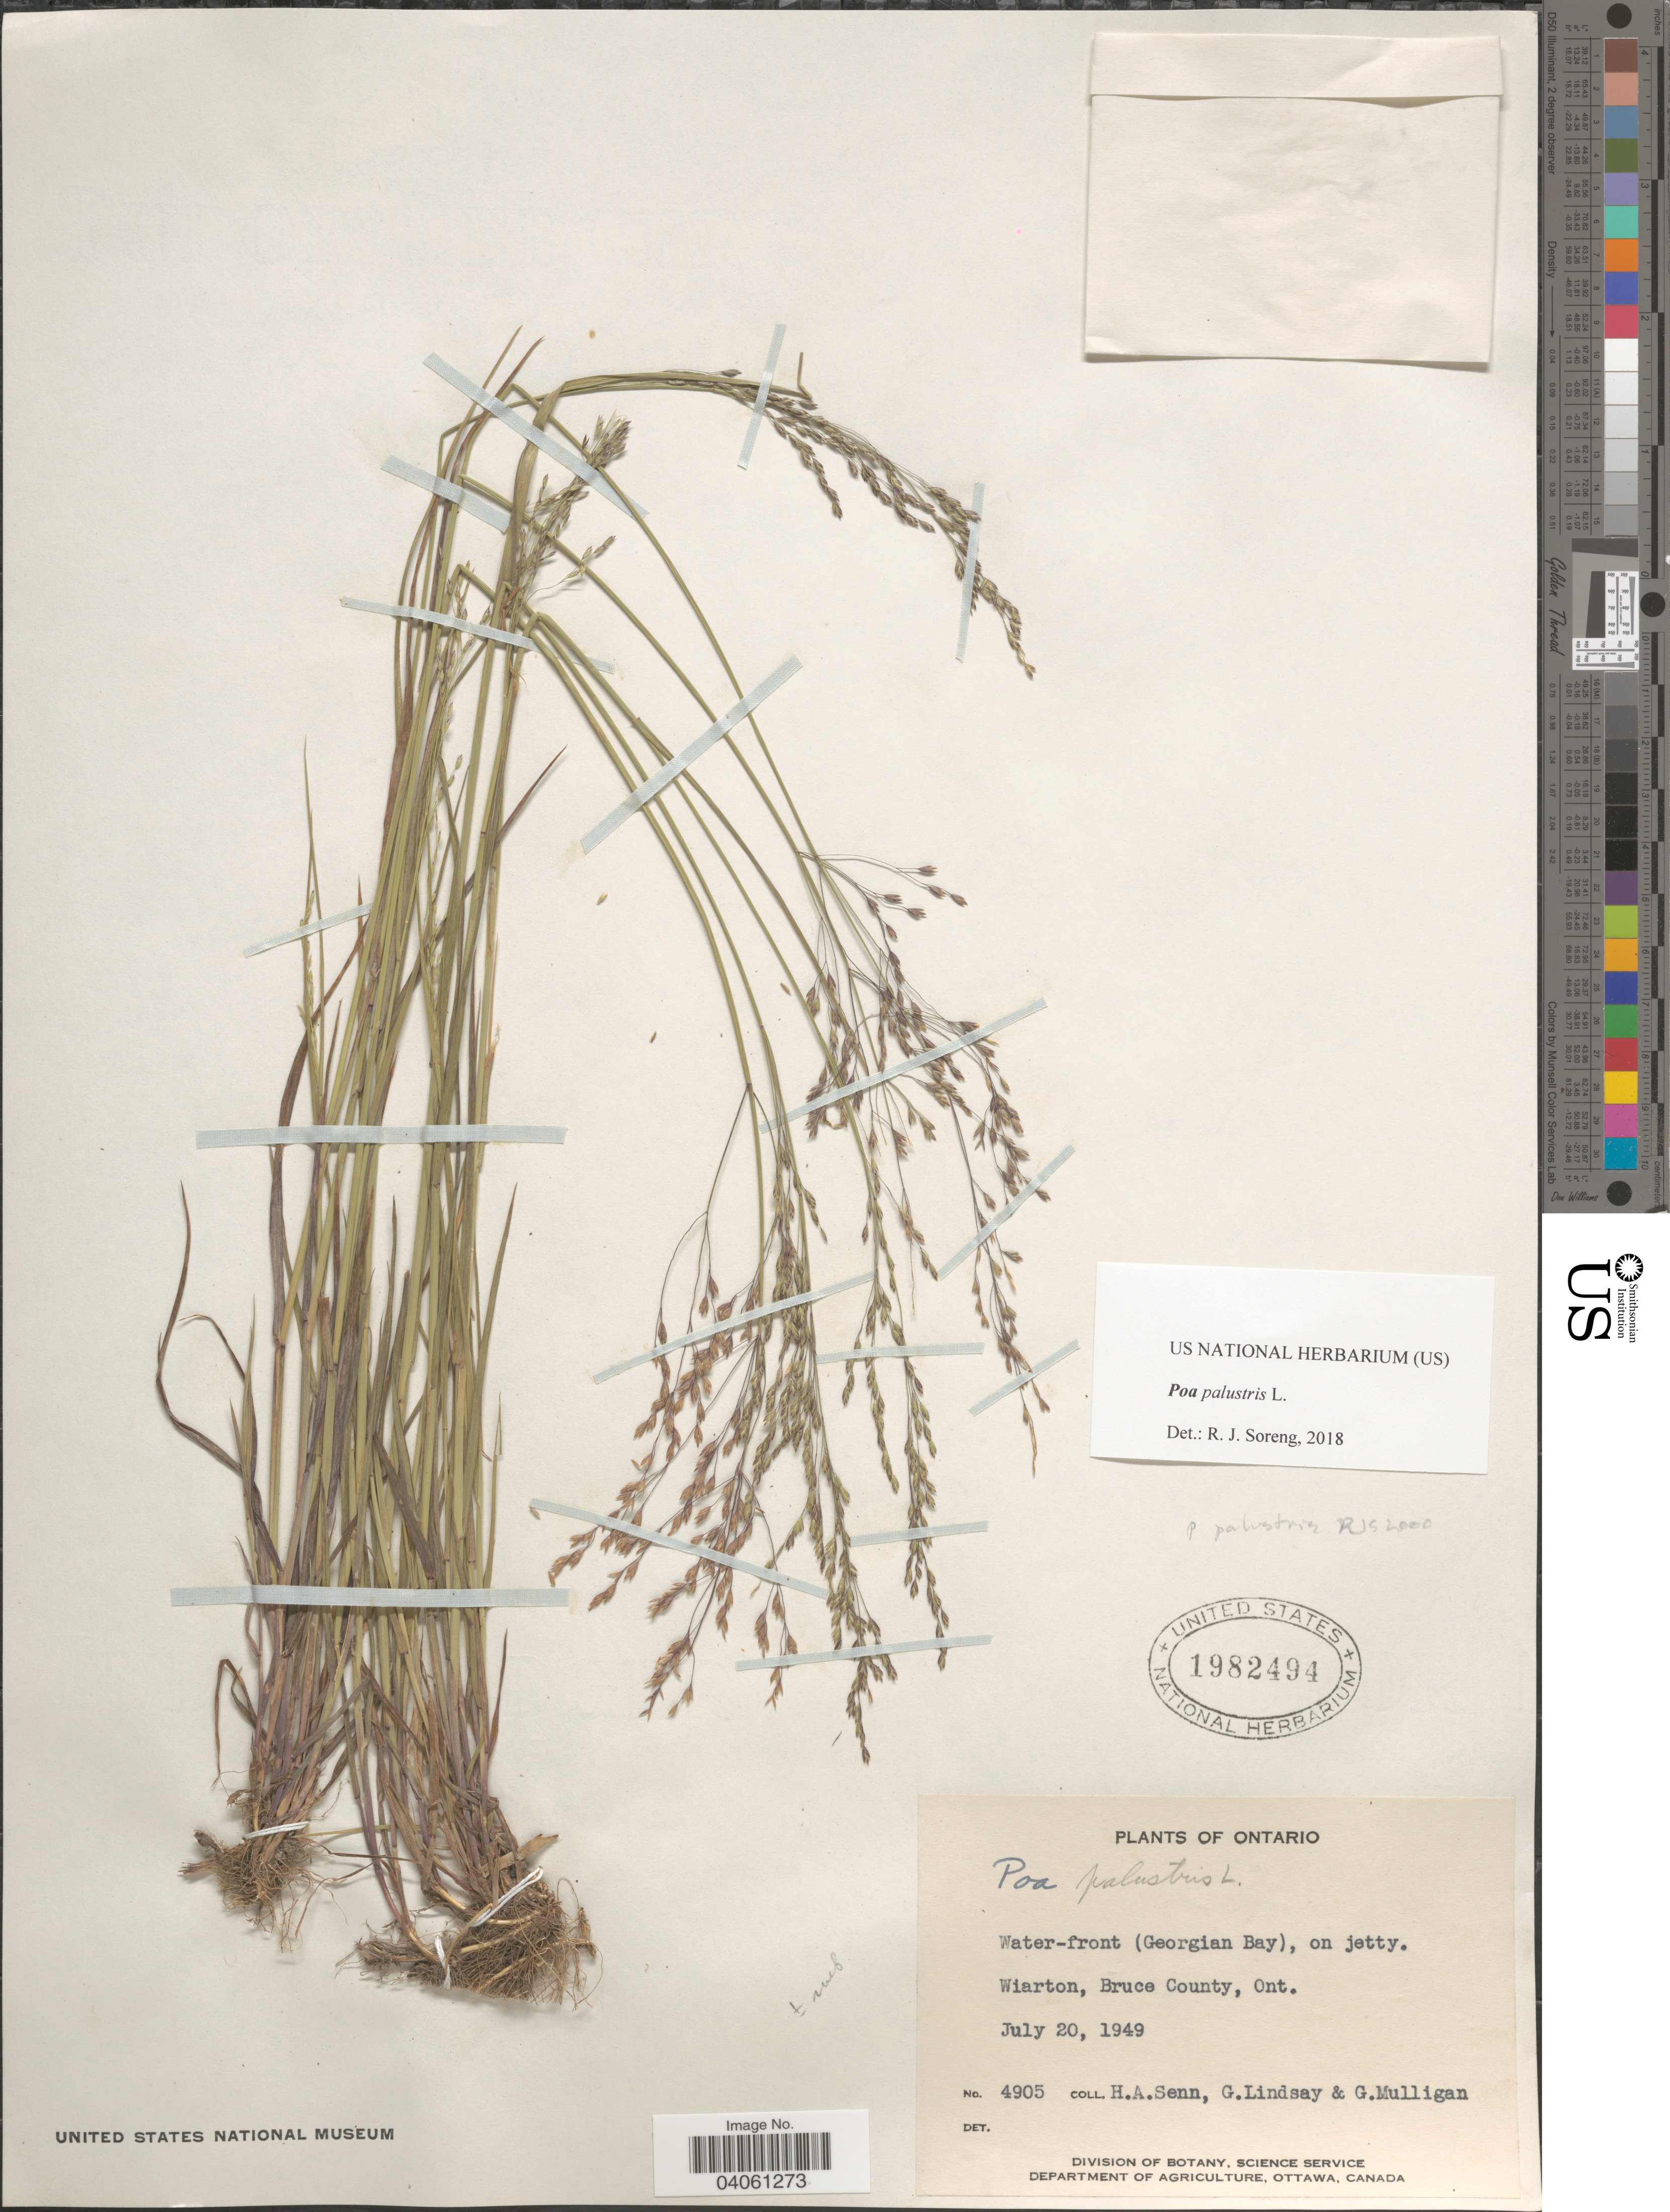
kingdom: Plantae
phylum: Tracheophyta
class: Liliopsida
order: Poales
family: Poaceae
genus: Poa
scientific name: Poa palustris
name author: L.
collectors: H. Senn, G. Lindsay & G. Mulligan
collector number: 4905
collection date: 1949-07-20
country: Canada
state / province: Ontario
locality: Water-front (Georgian Bay), on jetty. Wiarton, Bruce County.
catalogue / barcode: US 1982494